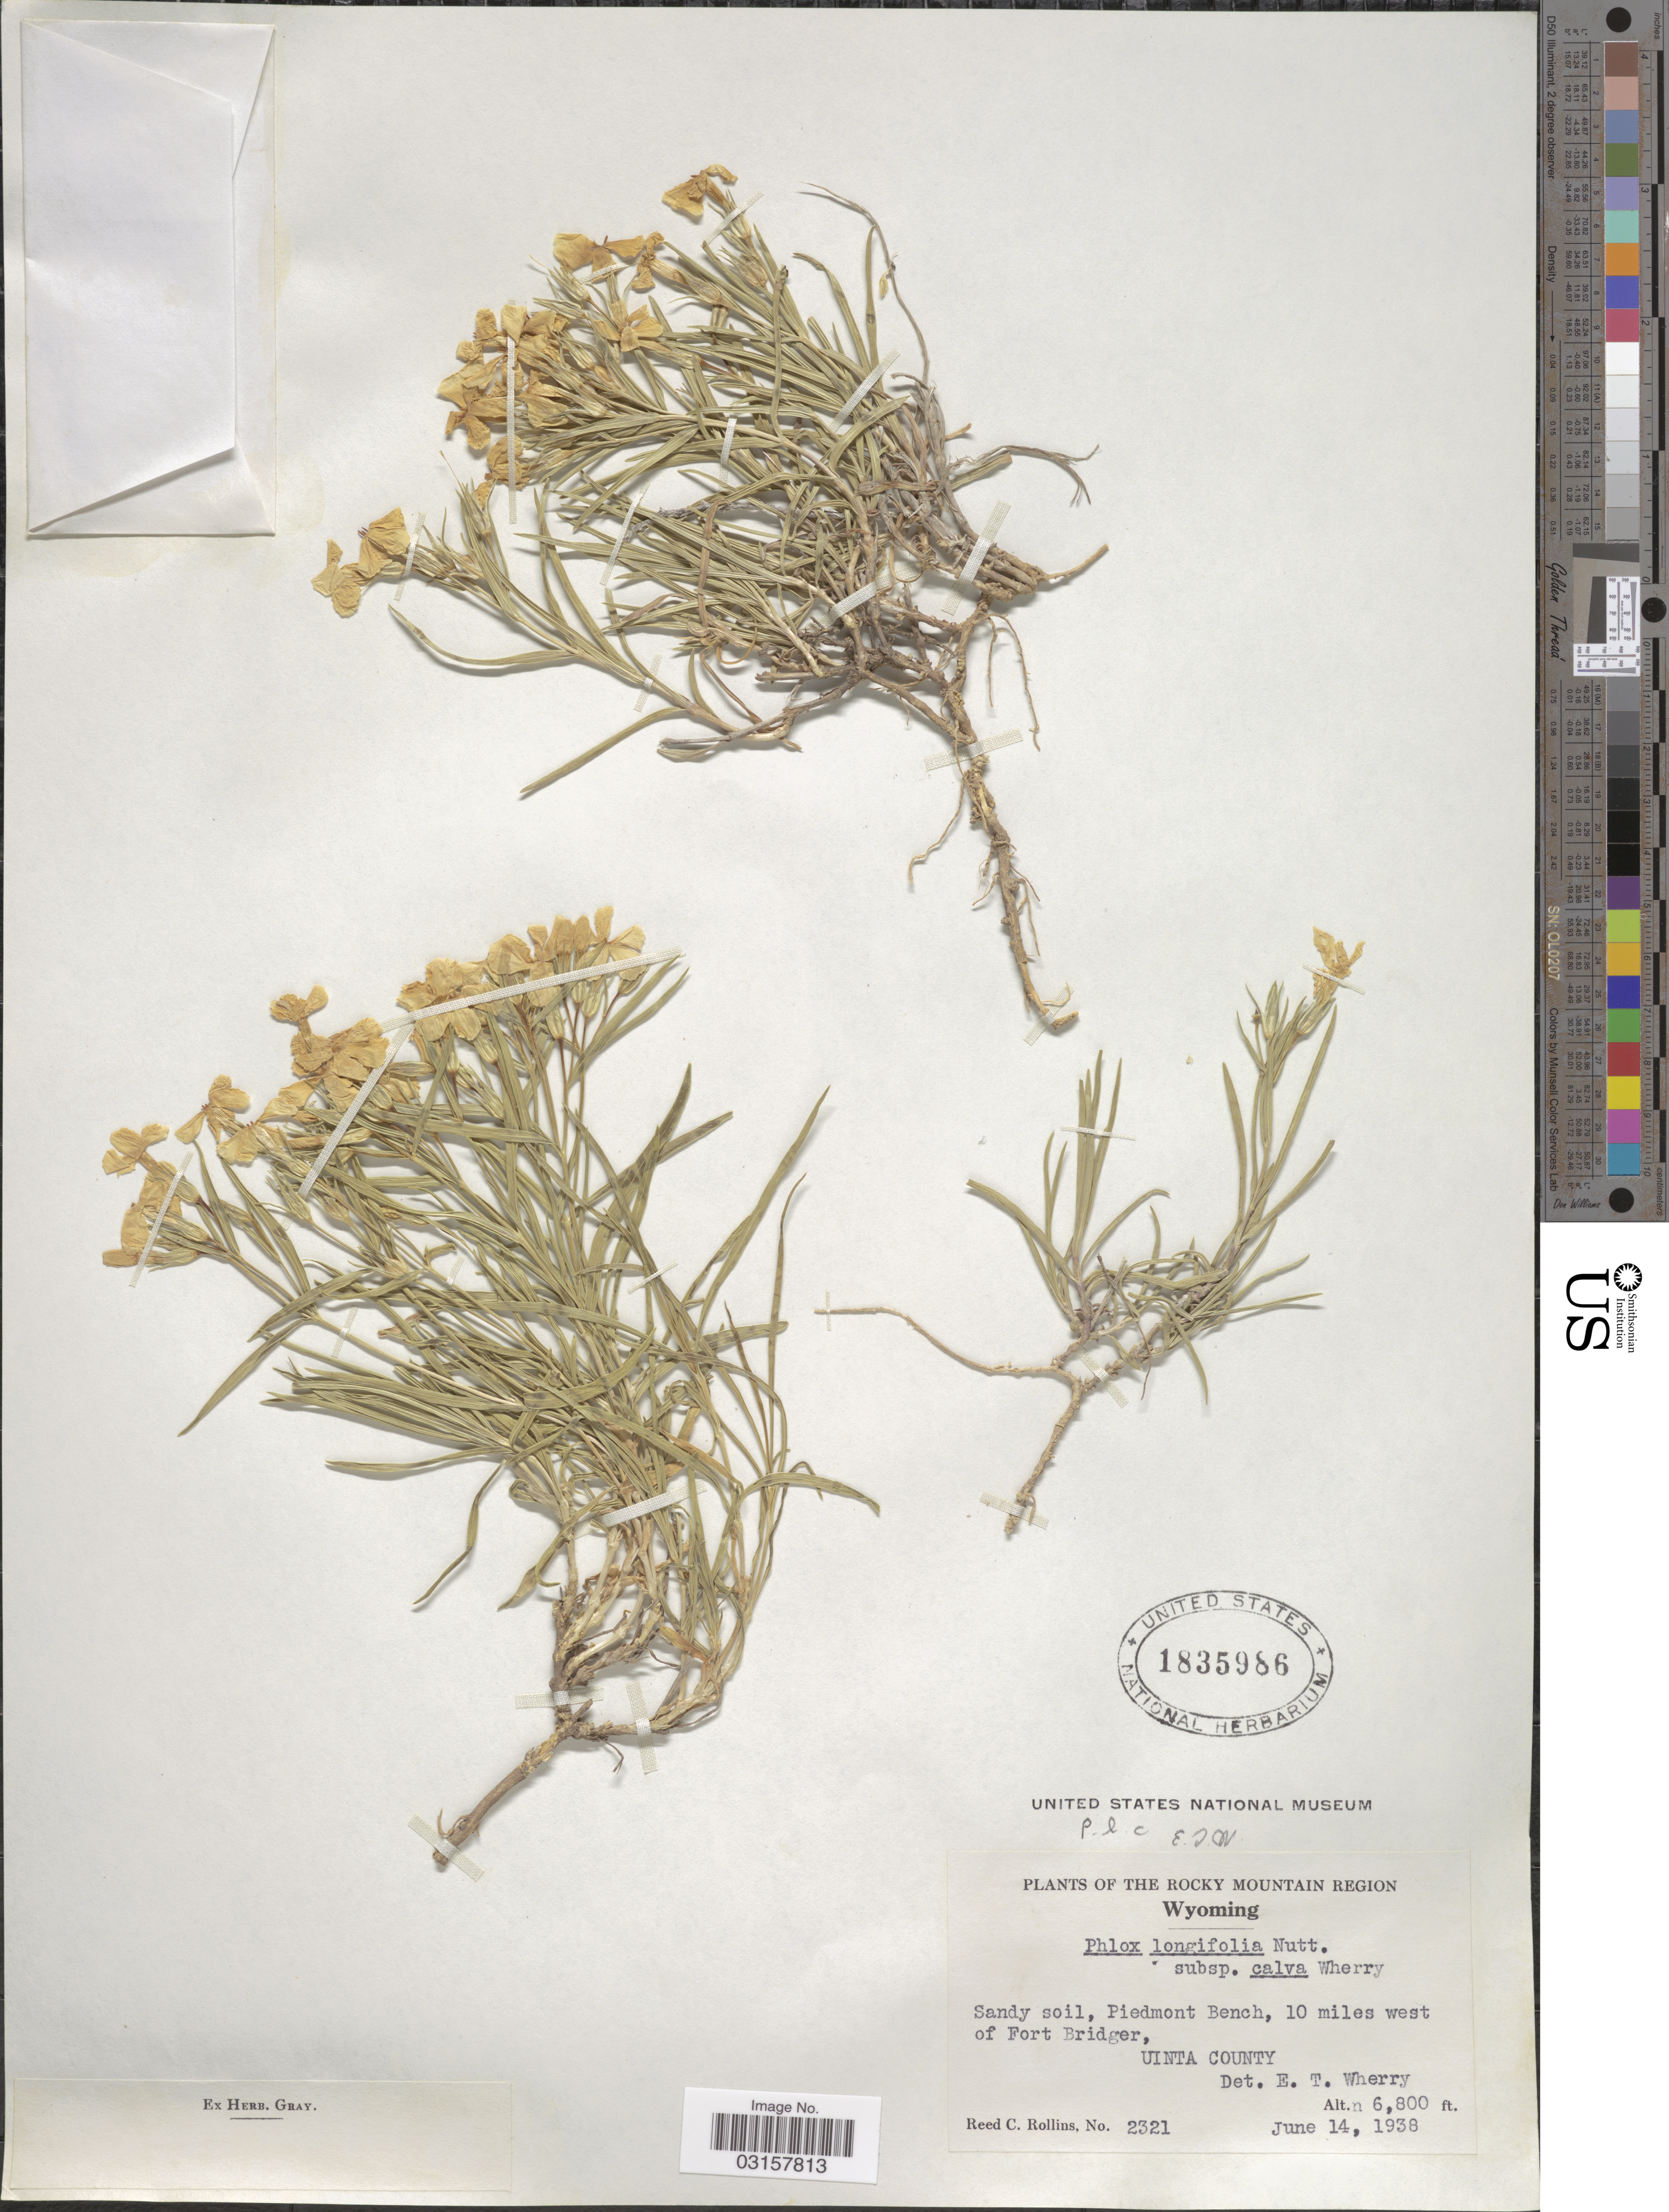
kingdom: Plantae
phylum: Tracheophyta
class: Magnoliopsida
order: Ericales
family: Polemoniaceae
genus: Phlox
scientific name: Phlox longifolia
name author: Nutt.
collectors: R. C. Rollins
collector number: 2321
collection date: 1938-06-14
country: United States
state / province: Wyoming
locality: The Rocky Mountain Region. Piedmont Bech, 10 miles west of Fort Bridger, Uinta County.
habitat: sandy soil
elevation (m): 2073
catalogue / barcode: US 1835986